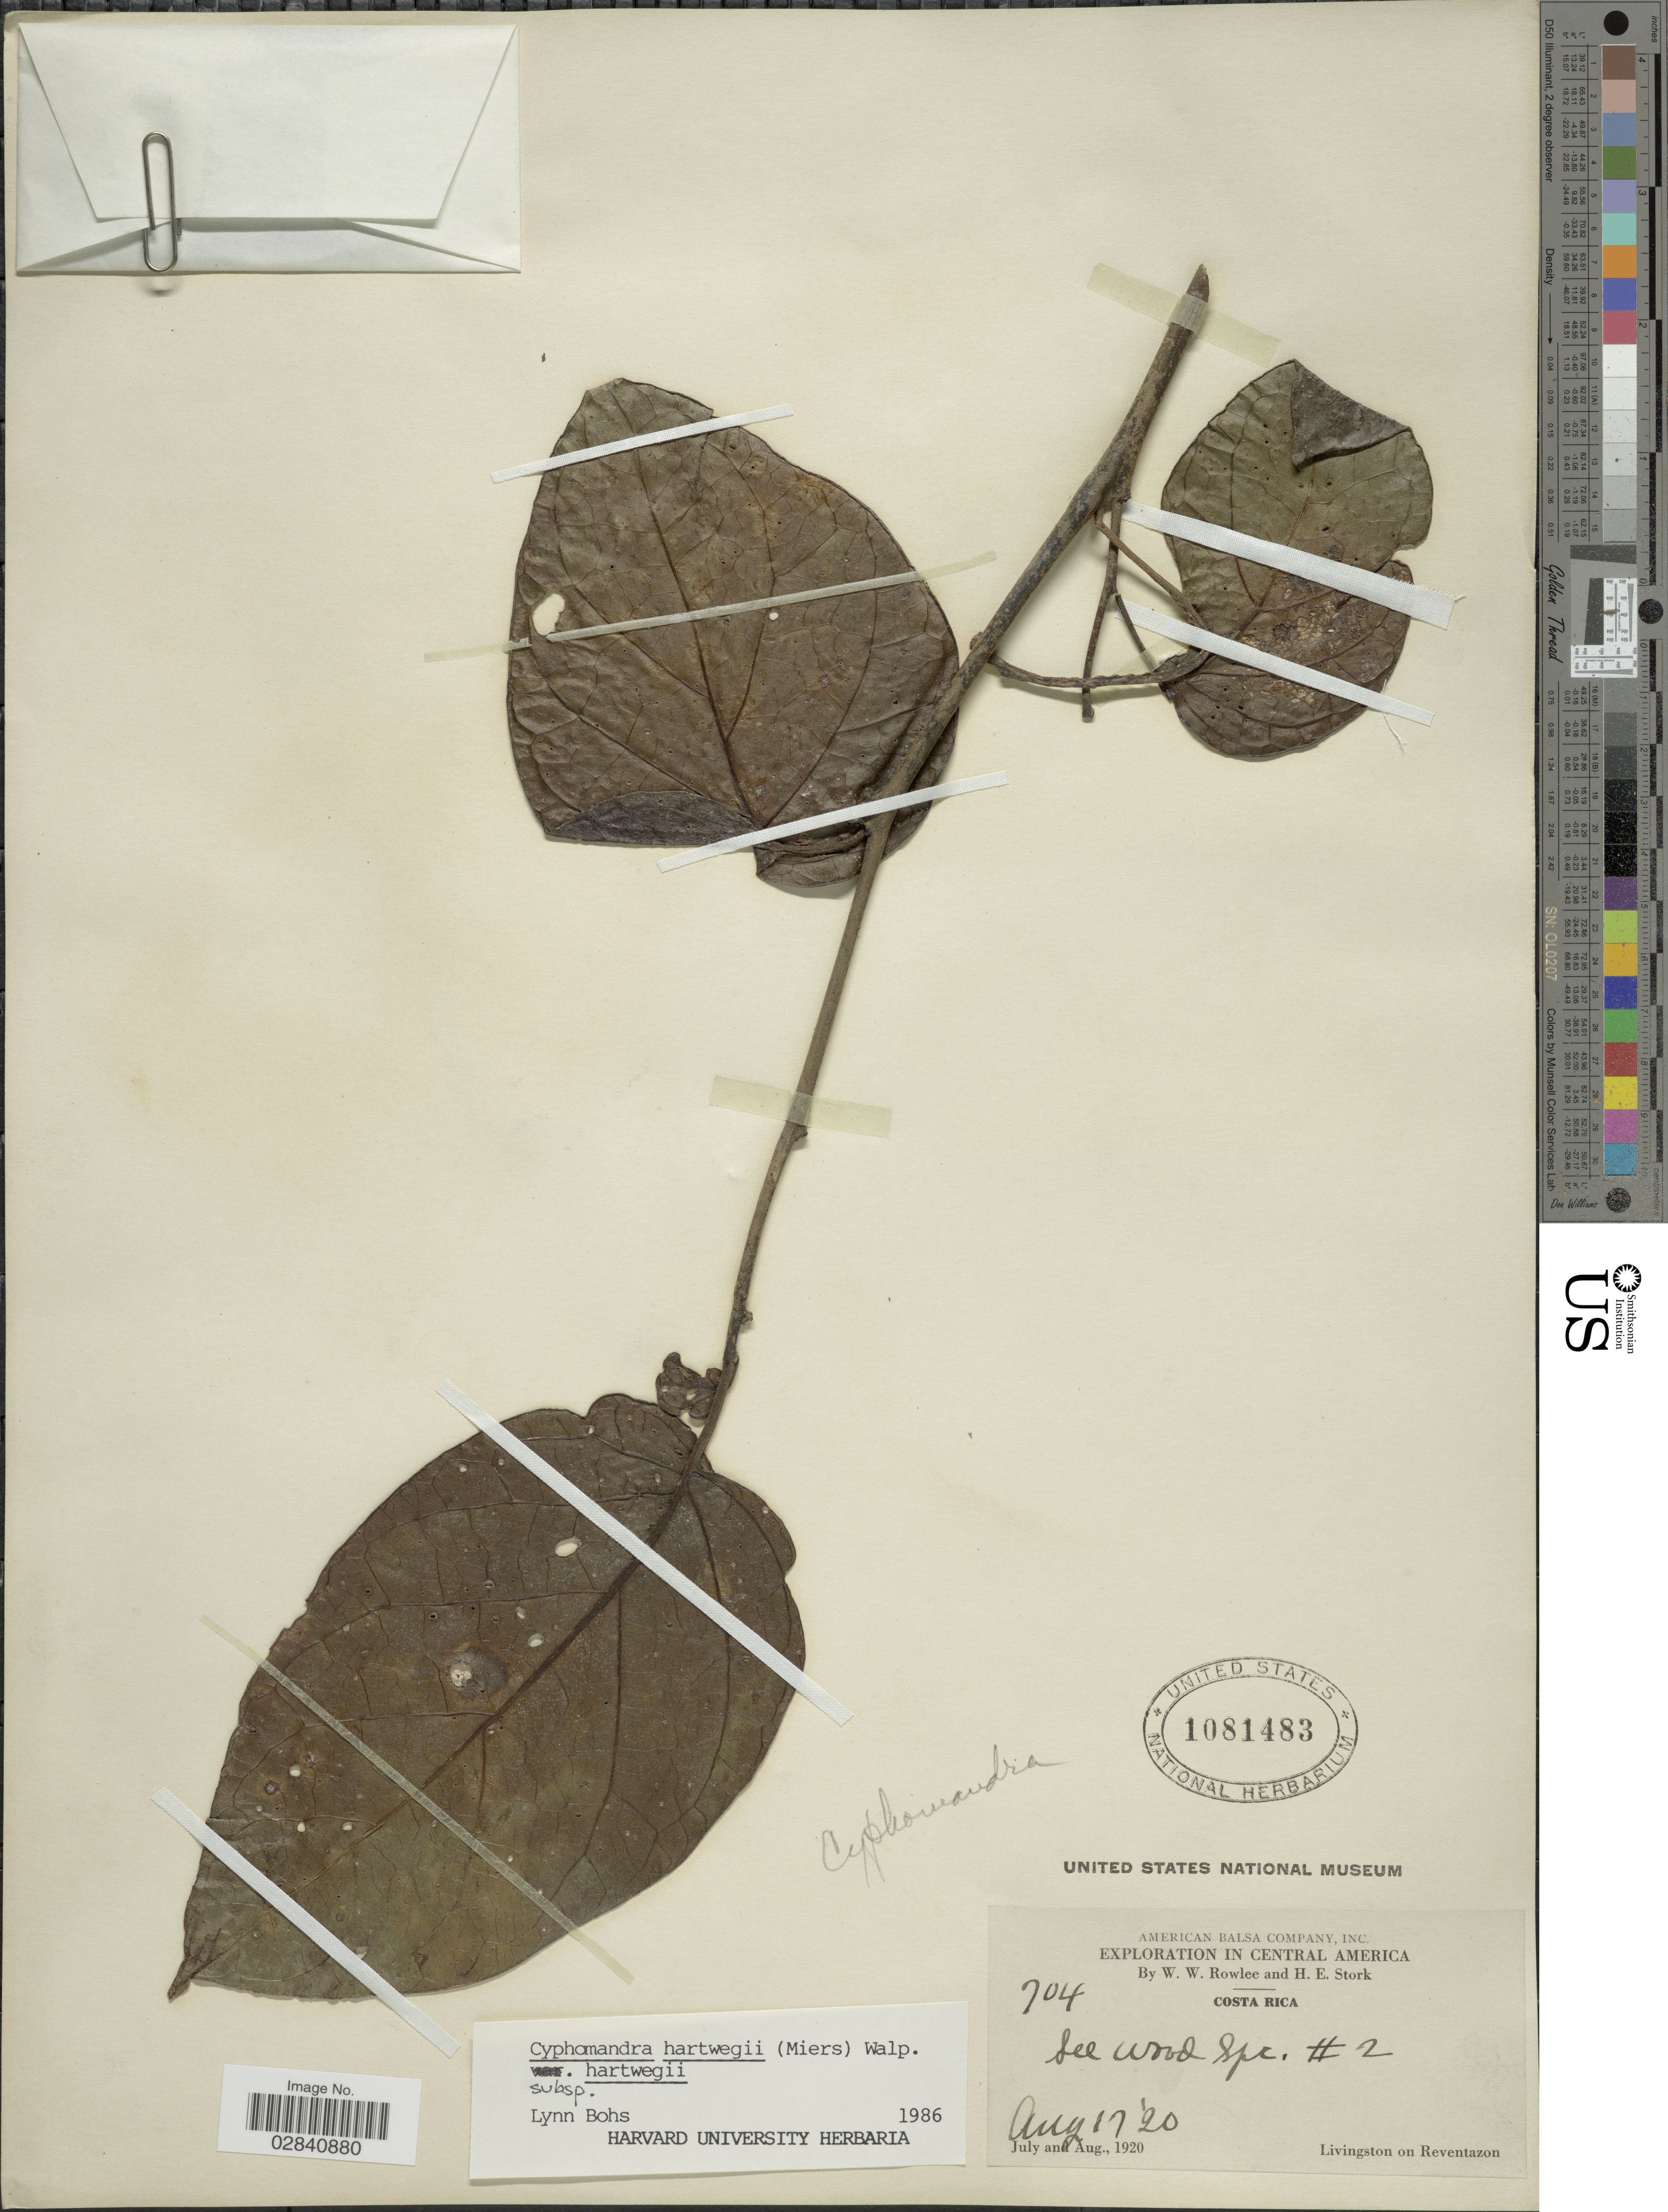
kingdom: Plantae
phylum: Tracheophyta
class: Magnoliopsida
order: Solanales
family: Solanaceae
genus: Cyphomandra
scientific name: Cyphomandra hartwegii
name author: (Miers) Sendtn. ex Walp.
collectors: W. W. Rowlee & H. E. Stork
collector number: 704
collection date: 1920-08-17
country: Costa Rica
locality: Livingston on Reventazon.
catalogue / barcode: US 1081483